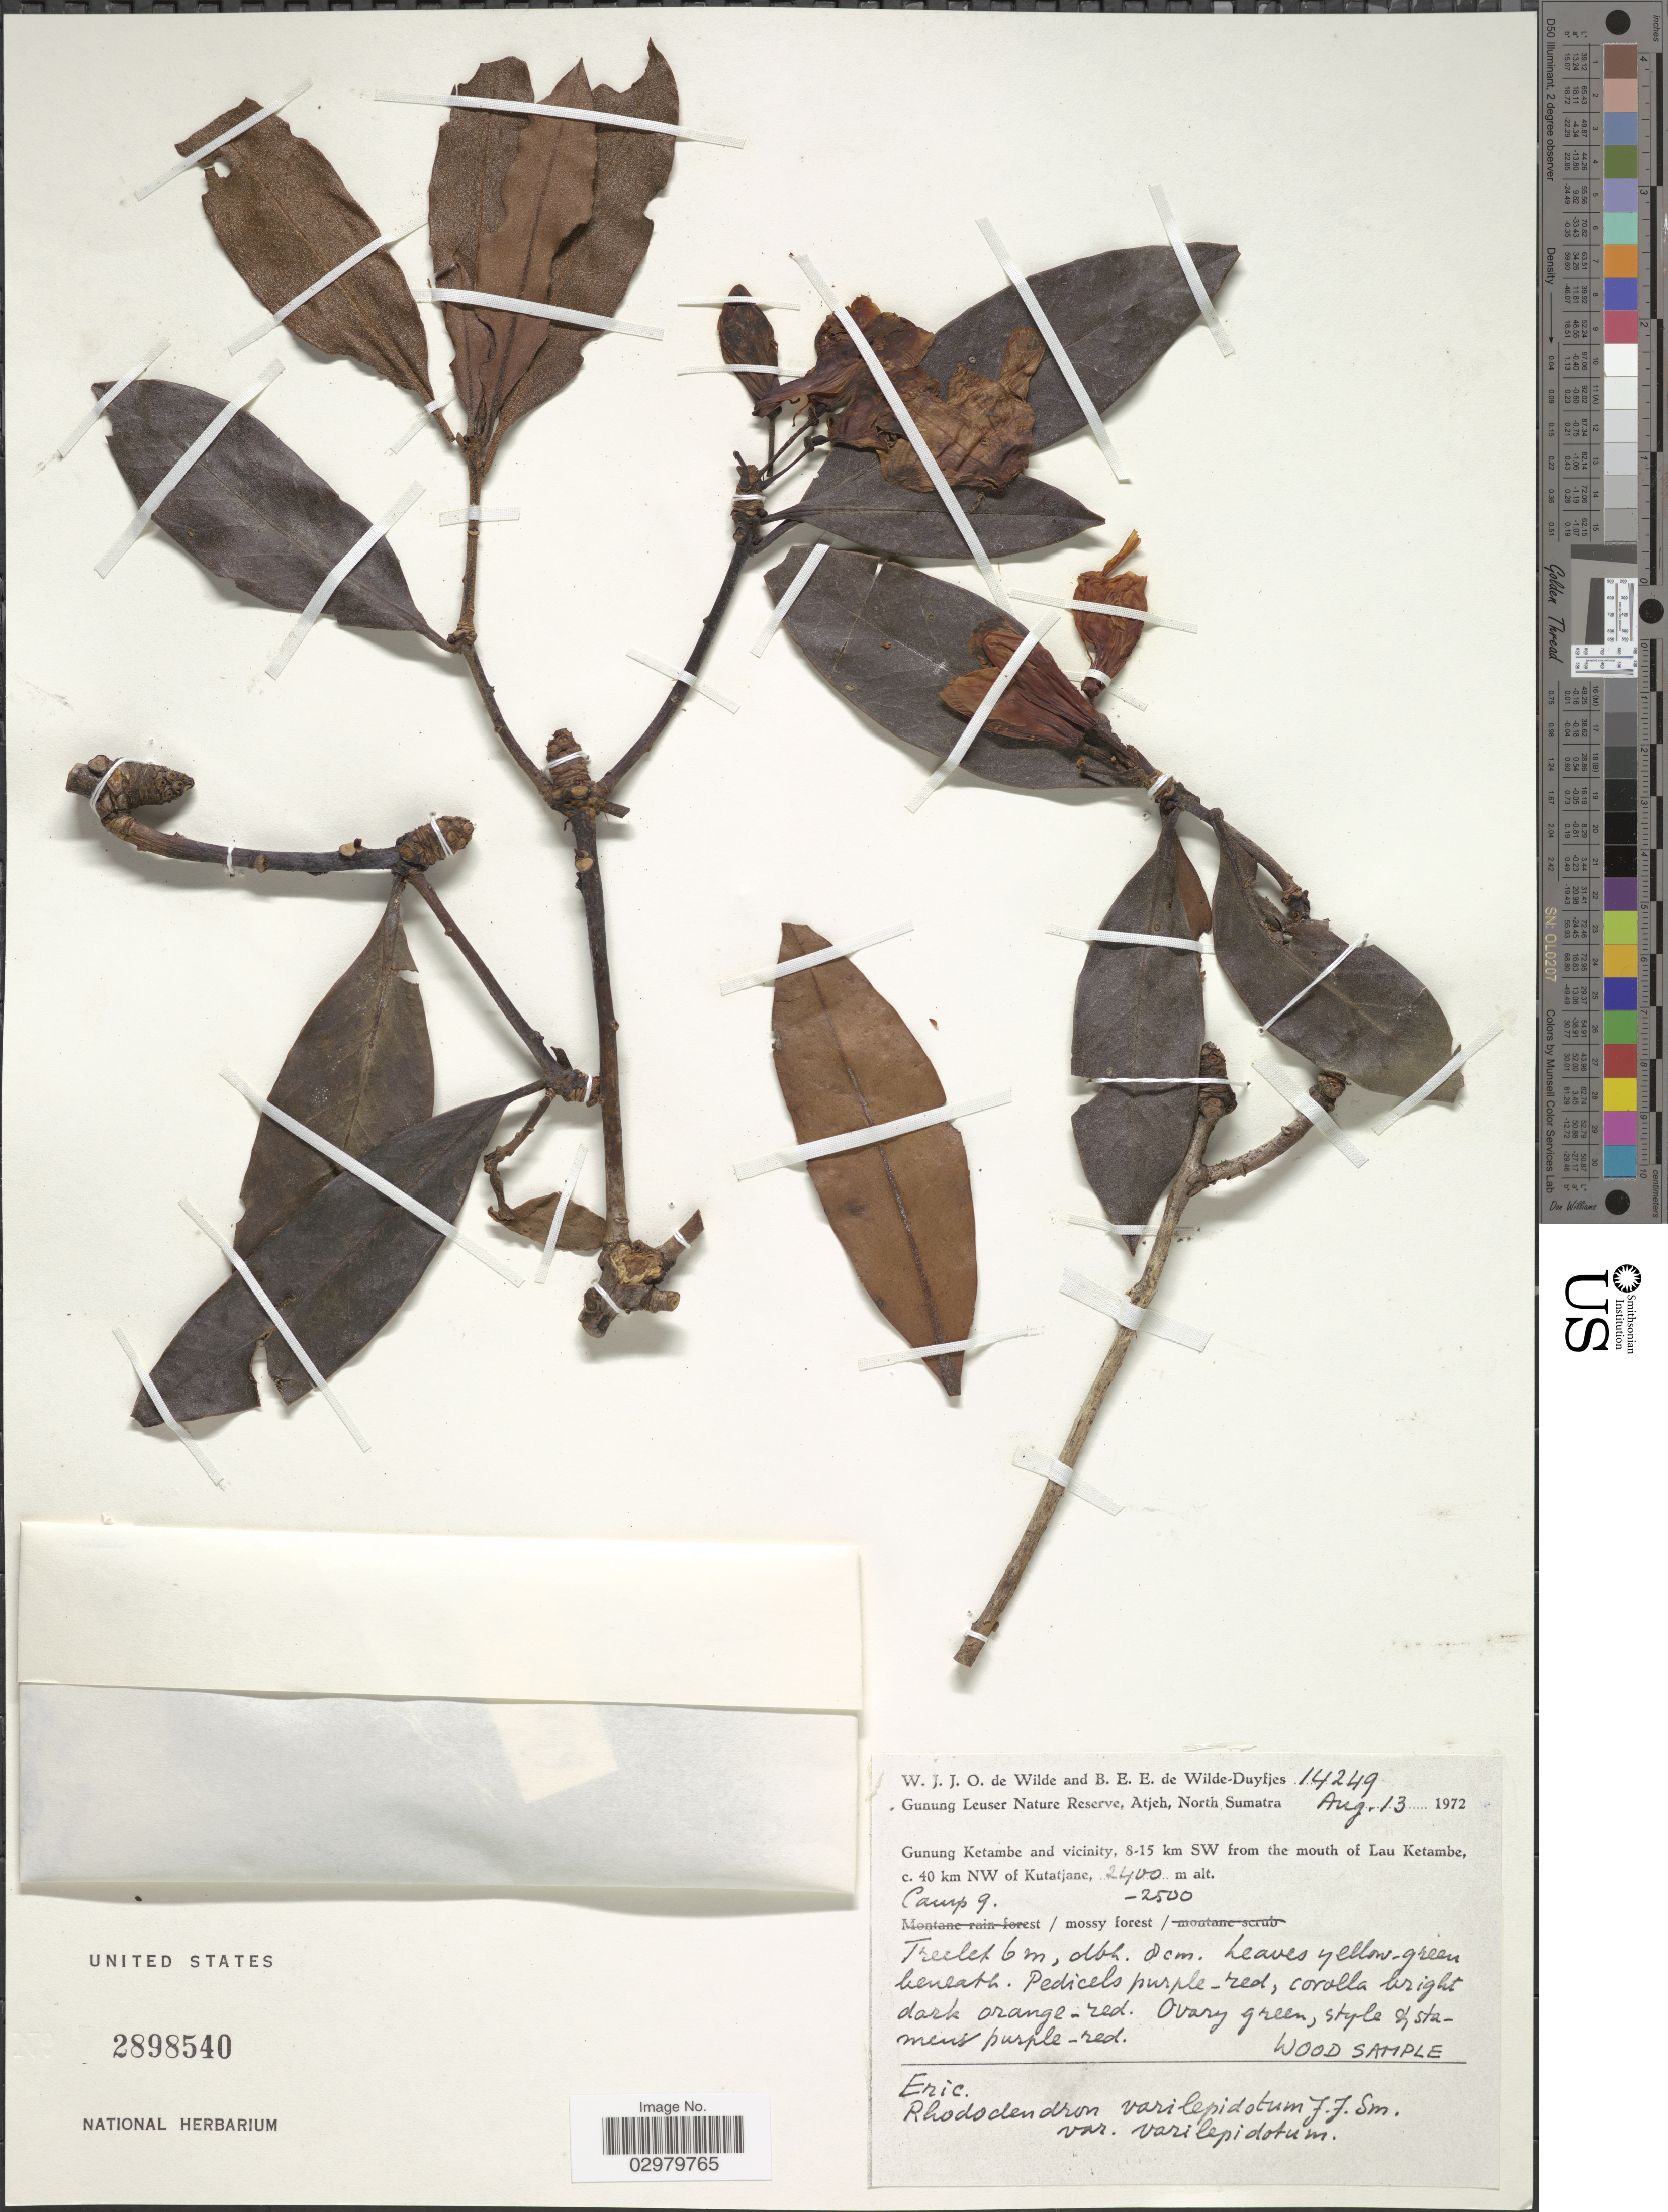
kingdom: Plantae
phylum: Tracheophyta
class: Magnoliopsida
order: Ericales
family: Ericaceae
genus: Rhododendron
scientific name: Rhododendron rarilepidotum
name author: J.J. Sm.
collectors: W. J. de Wilde & B. E. de Wilde-Duyfjes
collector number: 14249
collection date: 1972-08-13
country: Indonesia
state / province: Sumatra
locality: Gunung Leuser Nature Reserve, Atjeh, North Sumatra. Gunung Ketambe and vicinity, 8-15 km SW from the mouth of Lau Ketambe, c. 40 km NW of Kutatjane. Camp 9.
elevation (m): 2400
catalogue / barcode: US 2898540